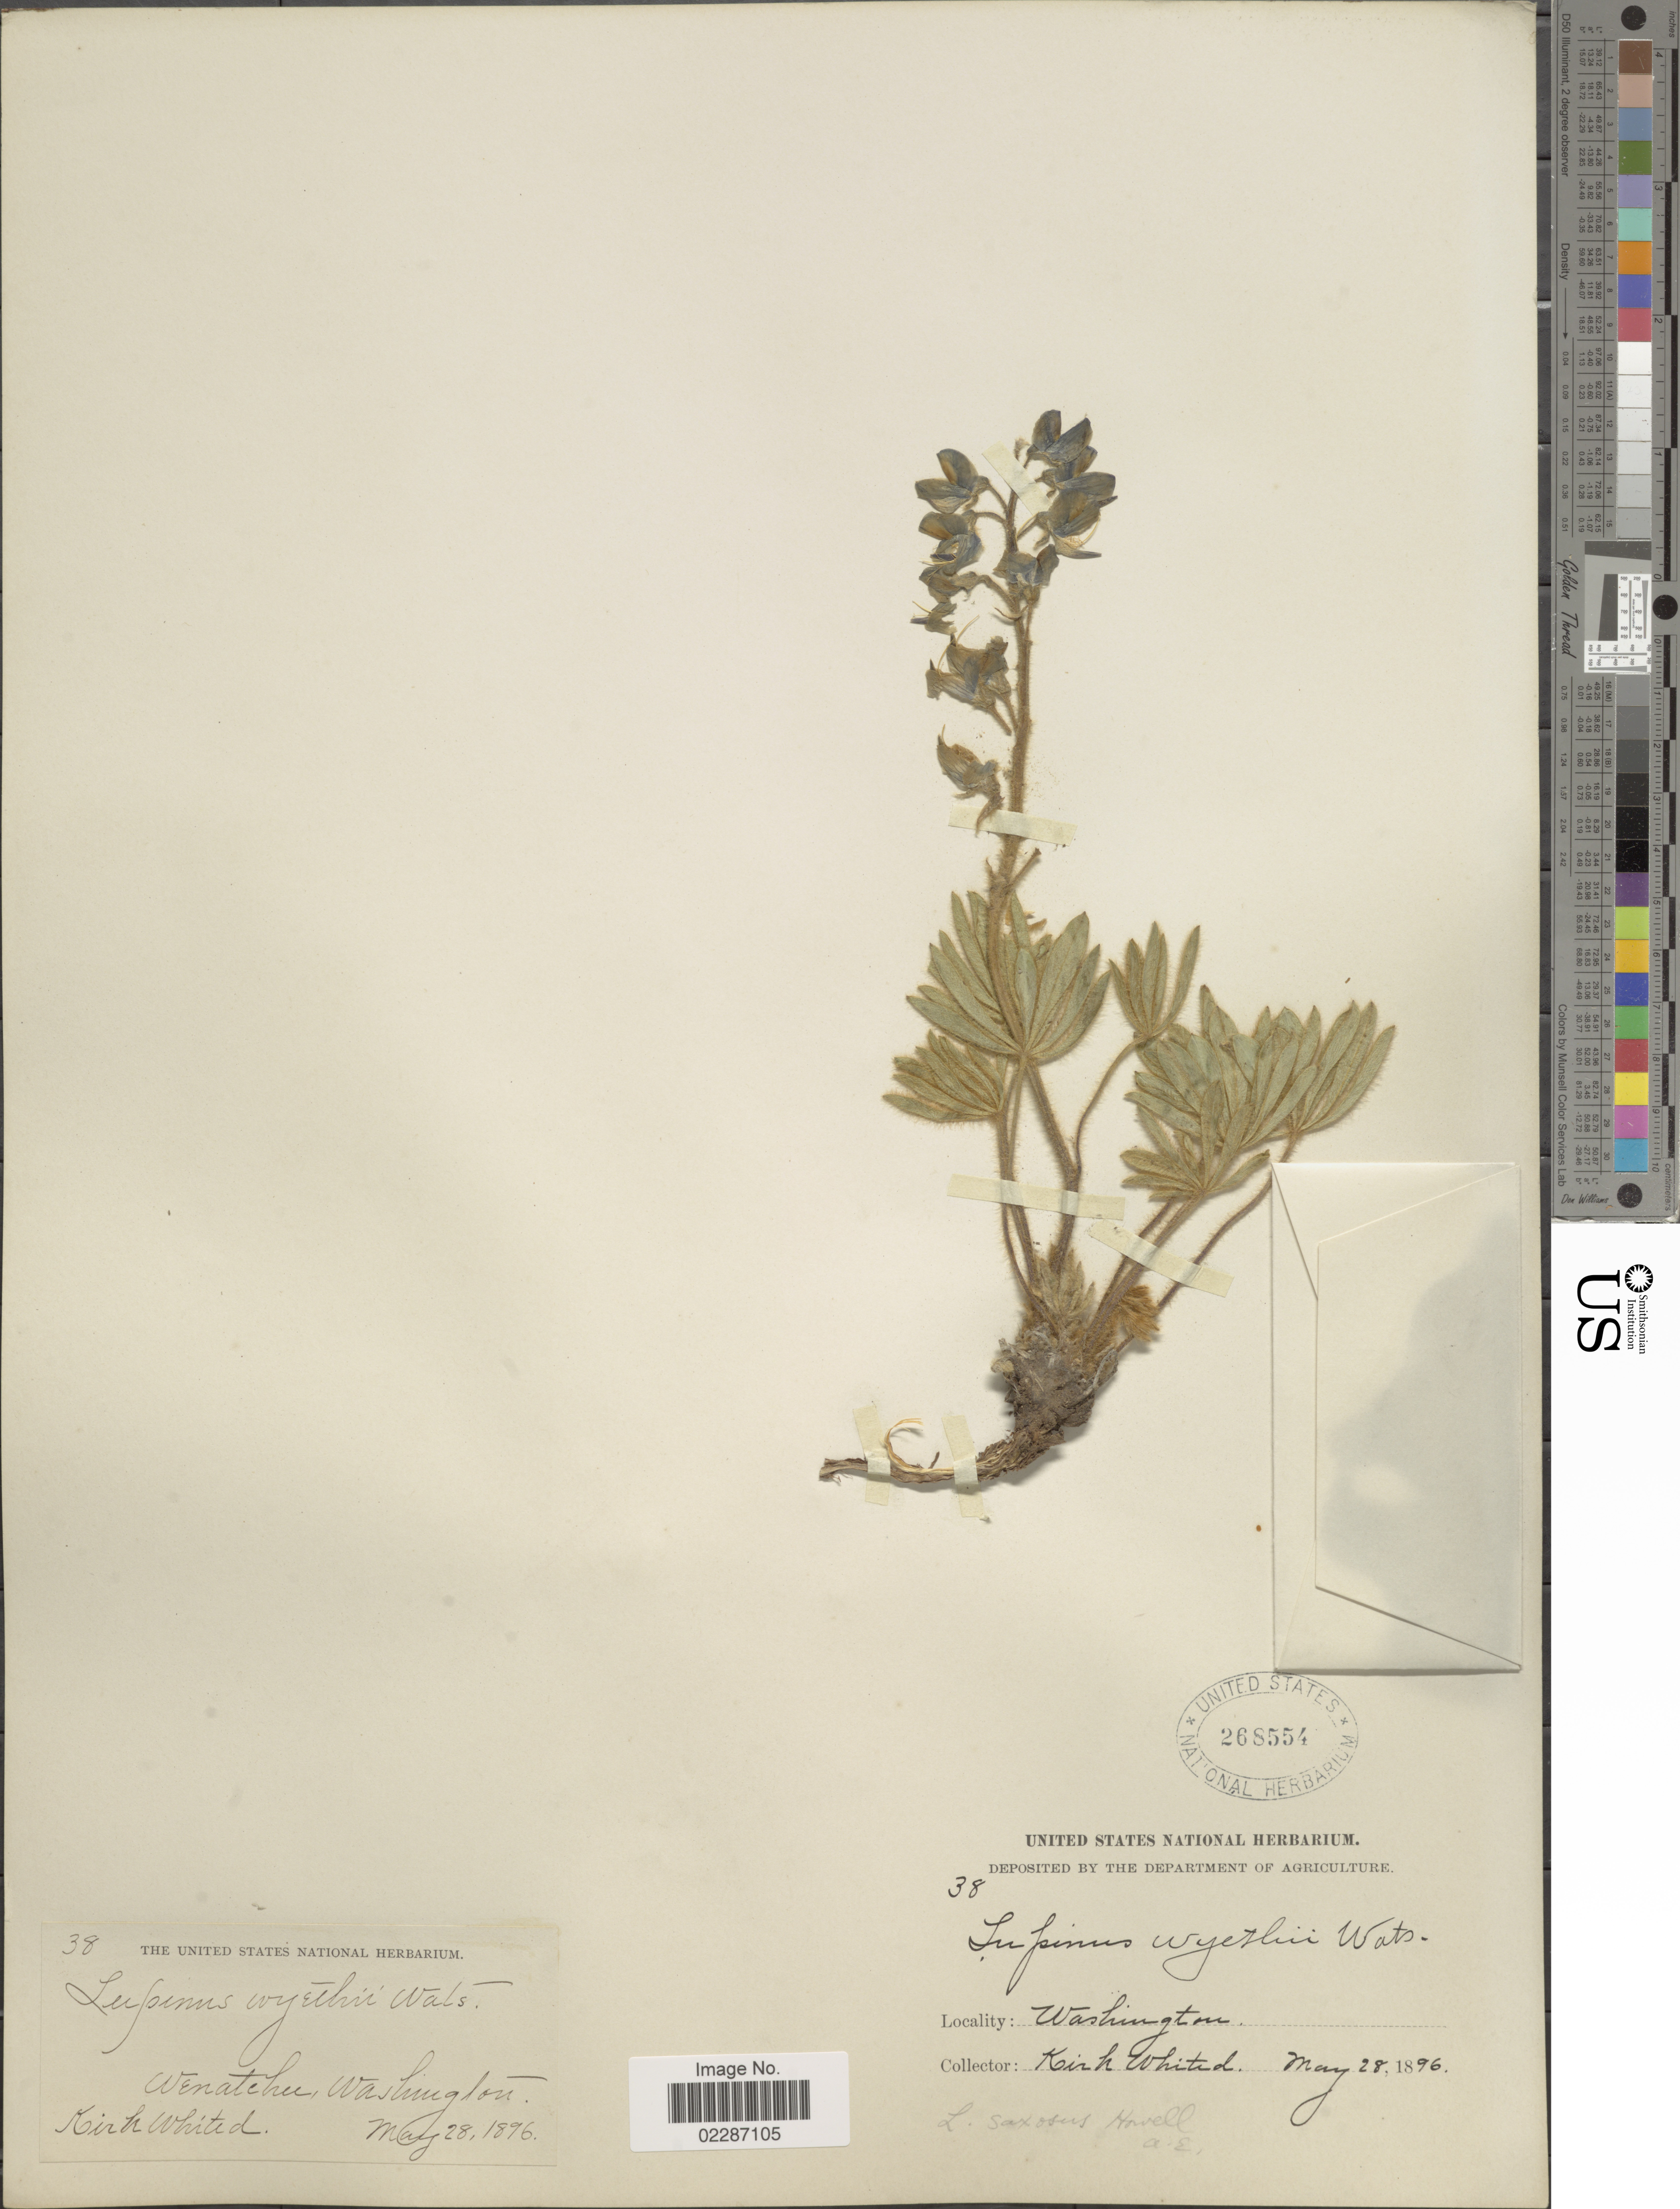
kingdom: Plantae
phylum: Tracheophyta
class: Magnoliopsida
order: Fabales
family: Fabaceae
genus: Lupinus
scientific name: Lupinus saxosus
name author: Howell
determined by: Strong, Mark T., (BOT), Smithsonian Institution - National Museum of Natural History (UNITED STATES)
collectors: K. Whited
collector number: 38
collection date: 1896-05-28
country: United States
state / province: Washington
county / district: Chelan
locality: Wenatchee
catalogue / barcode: US 268554